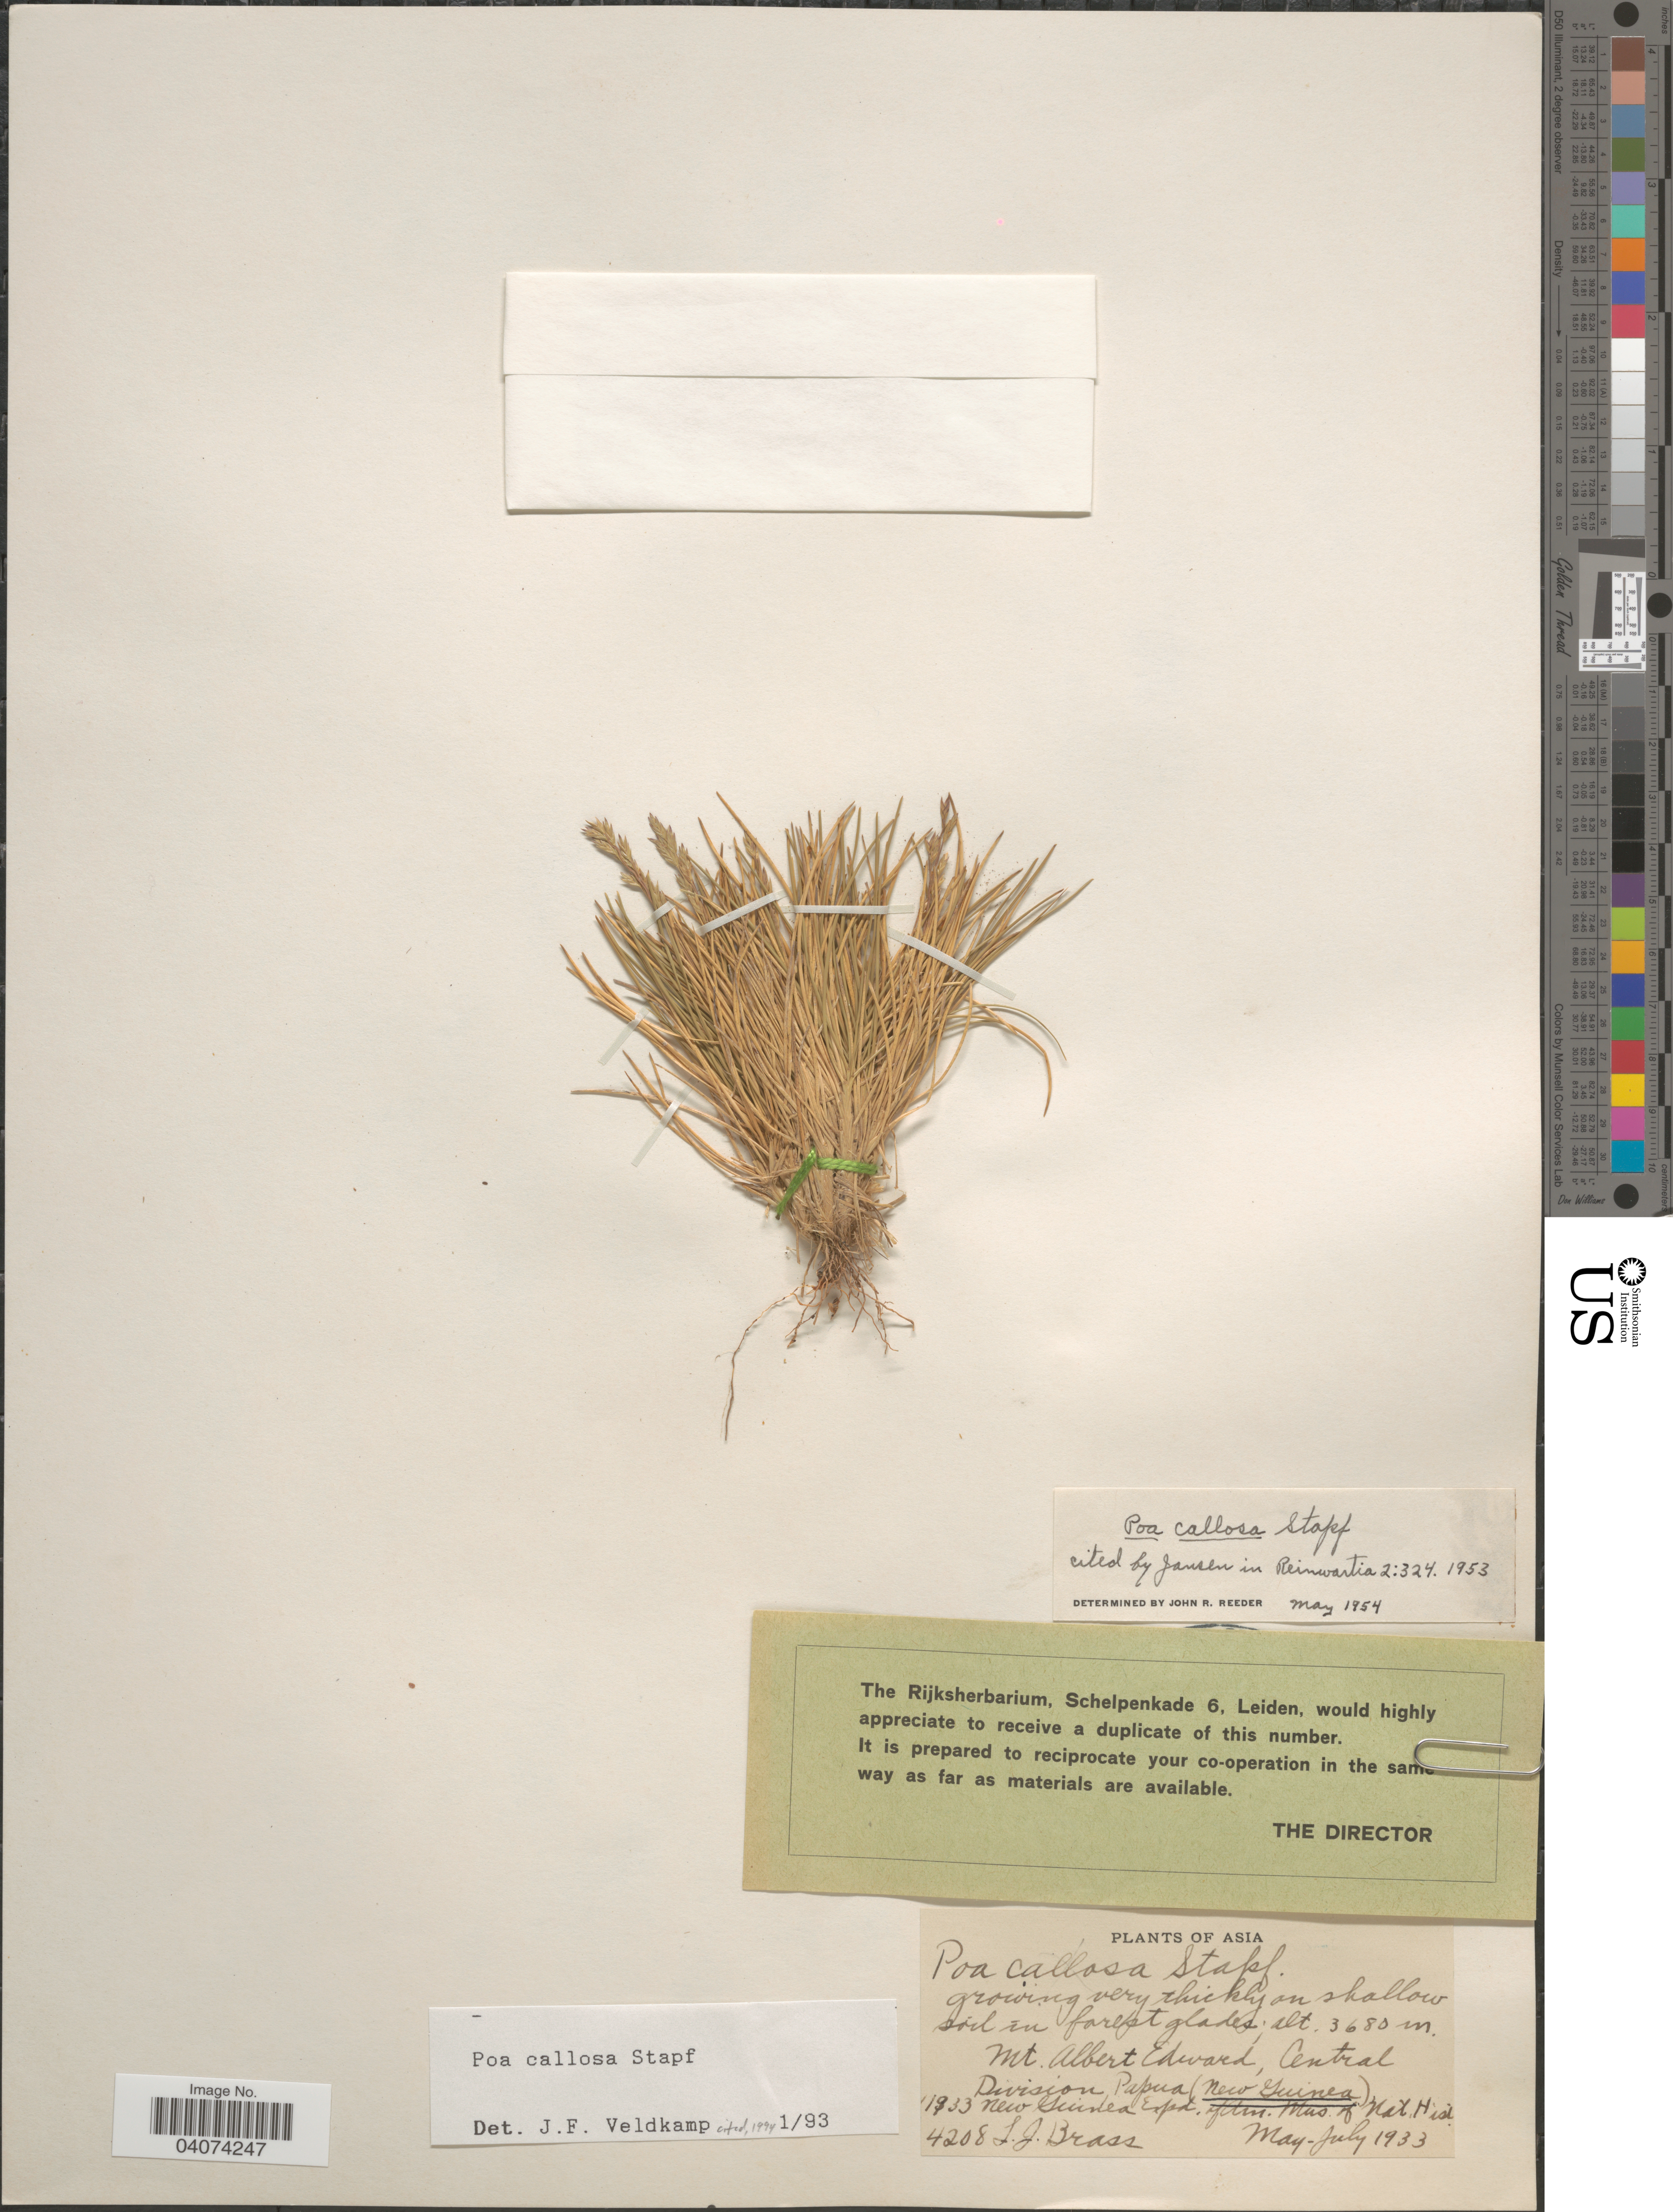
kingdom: Plantae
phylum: Tracheophyta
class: Liliopsida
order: Poales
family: Poaceae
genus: Poa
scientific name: Poa callosa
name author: Stapf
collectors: L. J. Brass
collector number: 4208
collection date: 1933-05/1933-07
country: Papua New Guinea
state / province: Central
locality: Mt. Albert Edward, Central Division. New Guinea Expd. of Am. Mus. of Nat. Hist.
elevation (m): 3680